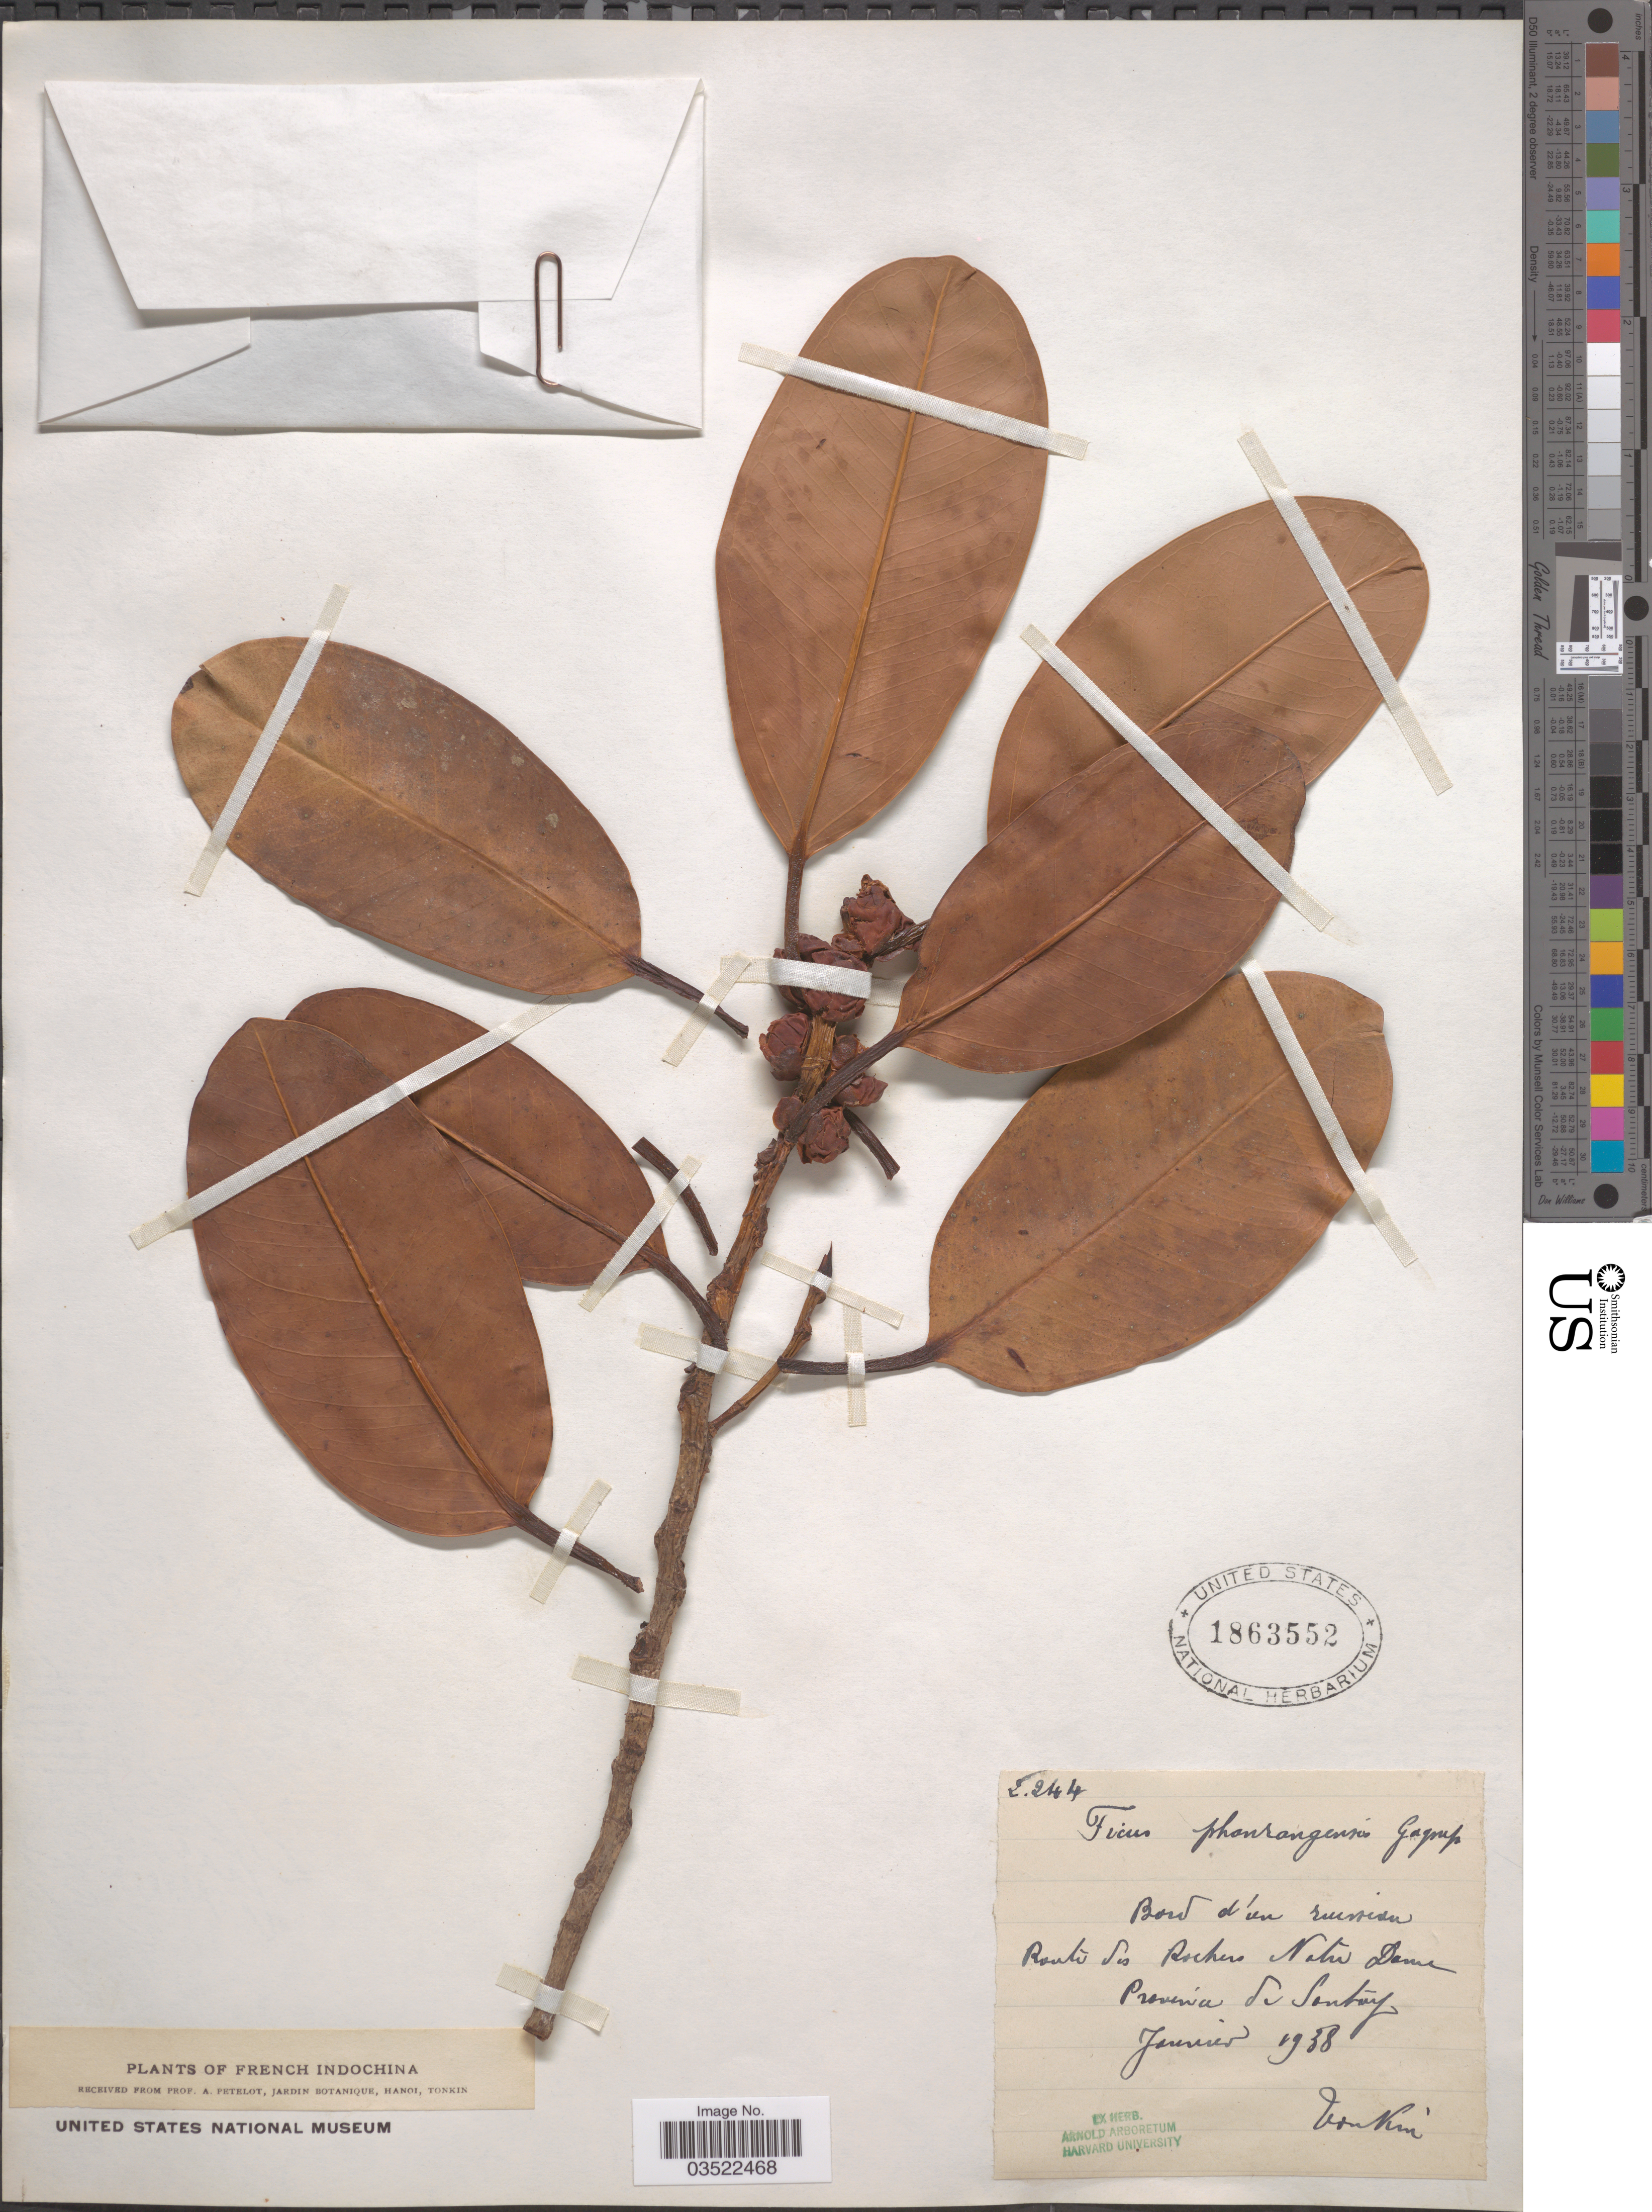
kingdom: Plantae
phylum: Tracheophyta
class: Magnoliopsida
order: Rosales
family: Moraceae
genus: Ficus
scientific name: Ficus phanrangensis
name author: Gagnep.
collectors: A. Petelot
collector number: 2244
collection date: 1938-01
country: Vietnam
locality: French Indochina. Route des Rochers Notre Dame. Province de Sontay.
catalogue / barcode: US 1863552